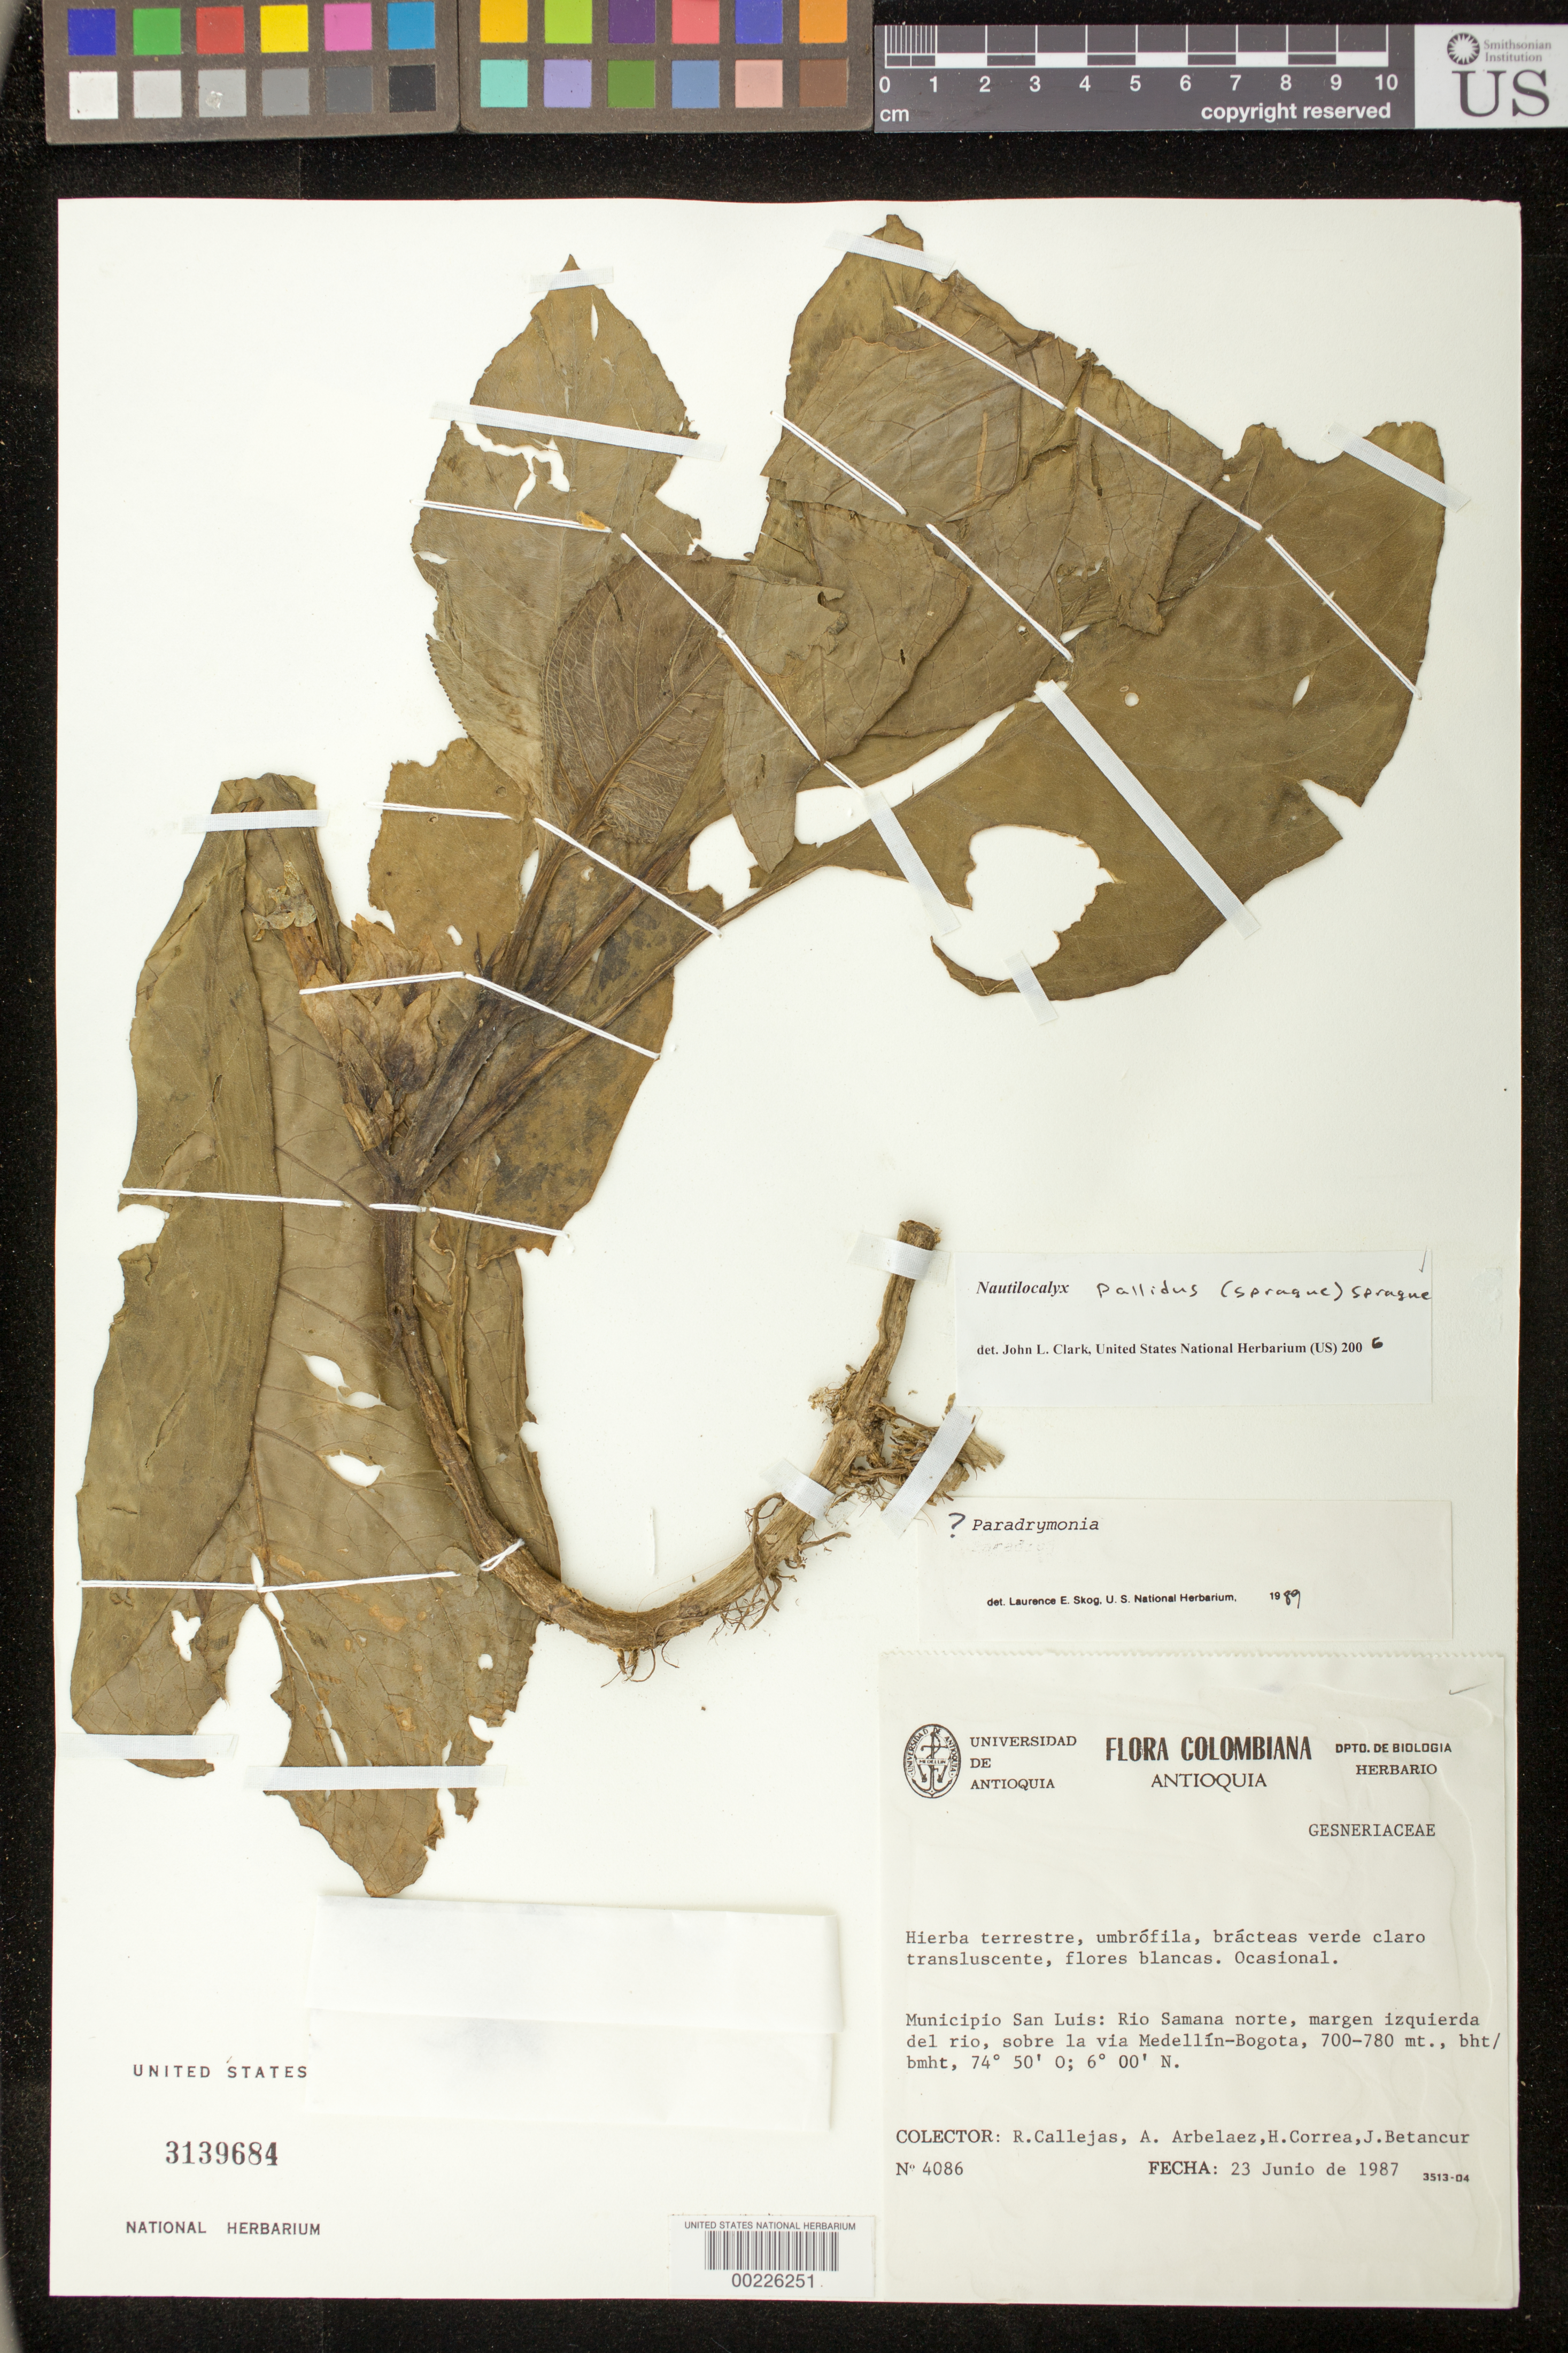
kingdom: Plantae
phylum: Tracheophyta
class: Magnoliopsida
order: Lamiales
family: Gesneriaceae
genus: Nautilocalyx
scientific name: Nautilocalyx pallidus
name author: (Sprague) C. Sprague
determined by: Clark, J. L., (SEL), The Marie Selby Botanical Garden (UNITED STATES)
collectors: R. Callejas, A. Arbelaez, H. Correa, J. C. Betancur & J. C. Betancur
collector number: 4086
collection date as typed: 23 Jun 1987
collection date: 1987-06-23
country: Colombia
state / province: Antioquia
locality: Mun. San Luis: Rio Samana norte, margen izquierda del rio, sobre la via Medellín-Bogota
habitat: bht/bmht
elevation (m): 700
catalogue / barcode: US 3139684